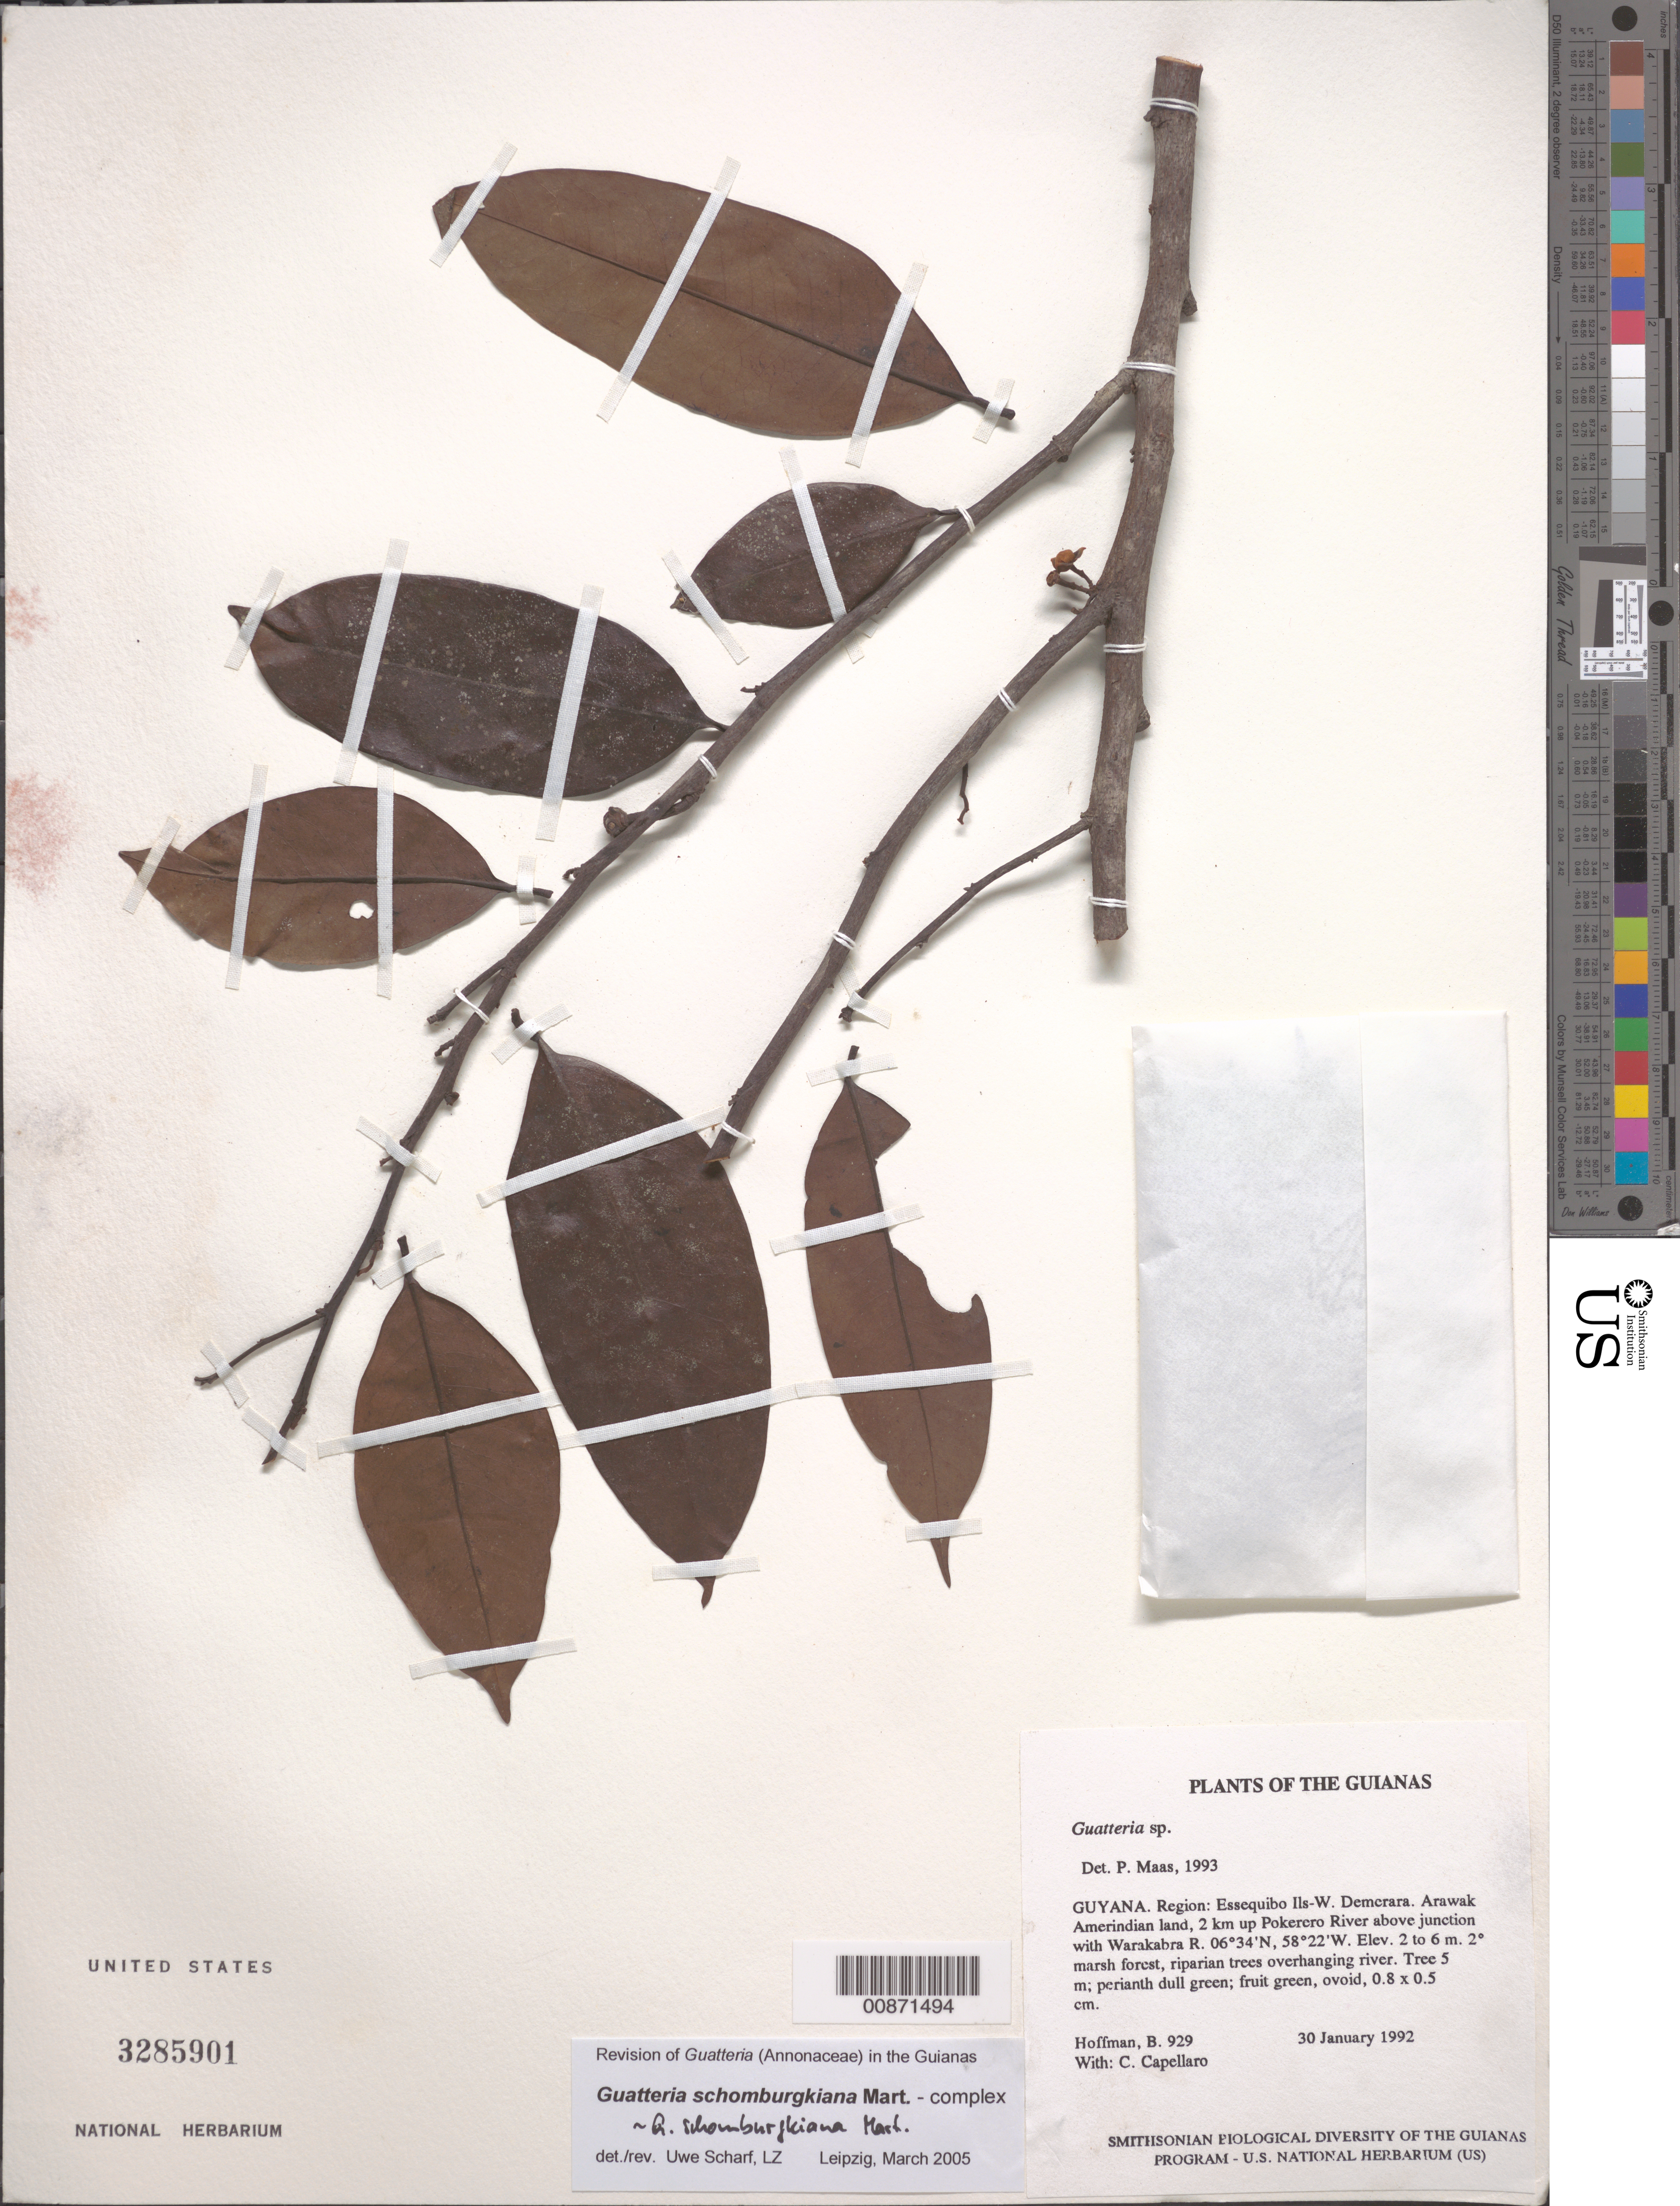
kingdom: Plantae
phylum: Tracheophyta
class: Magnoliopsida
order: Magnoliales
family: Annonaceae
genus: Guatteria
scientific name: Guatteria schomburgkiana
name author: Mart.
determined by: Scharf, U.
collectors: B. Hoffman & C. Capellaro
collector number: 929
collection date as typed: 30 January 1992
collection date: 1992-01-30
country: Guyana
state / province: Essequibo Isl-W. Demerara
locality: Arawak Amerindian land, 2 km up Pokerero River above junction with Warakabra River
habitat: Secondary marsh forest, riparian trees overhanging river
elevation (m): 2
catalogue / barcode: US 3285901